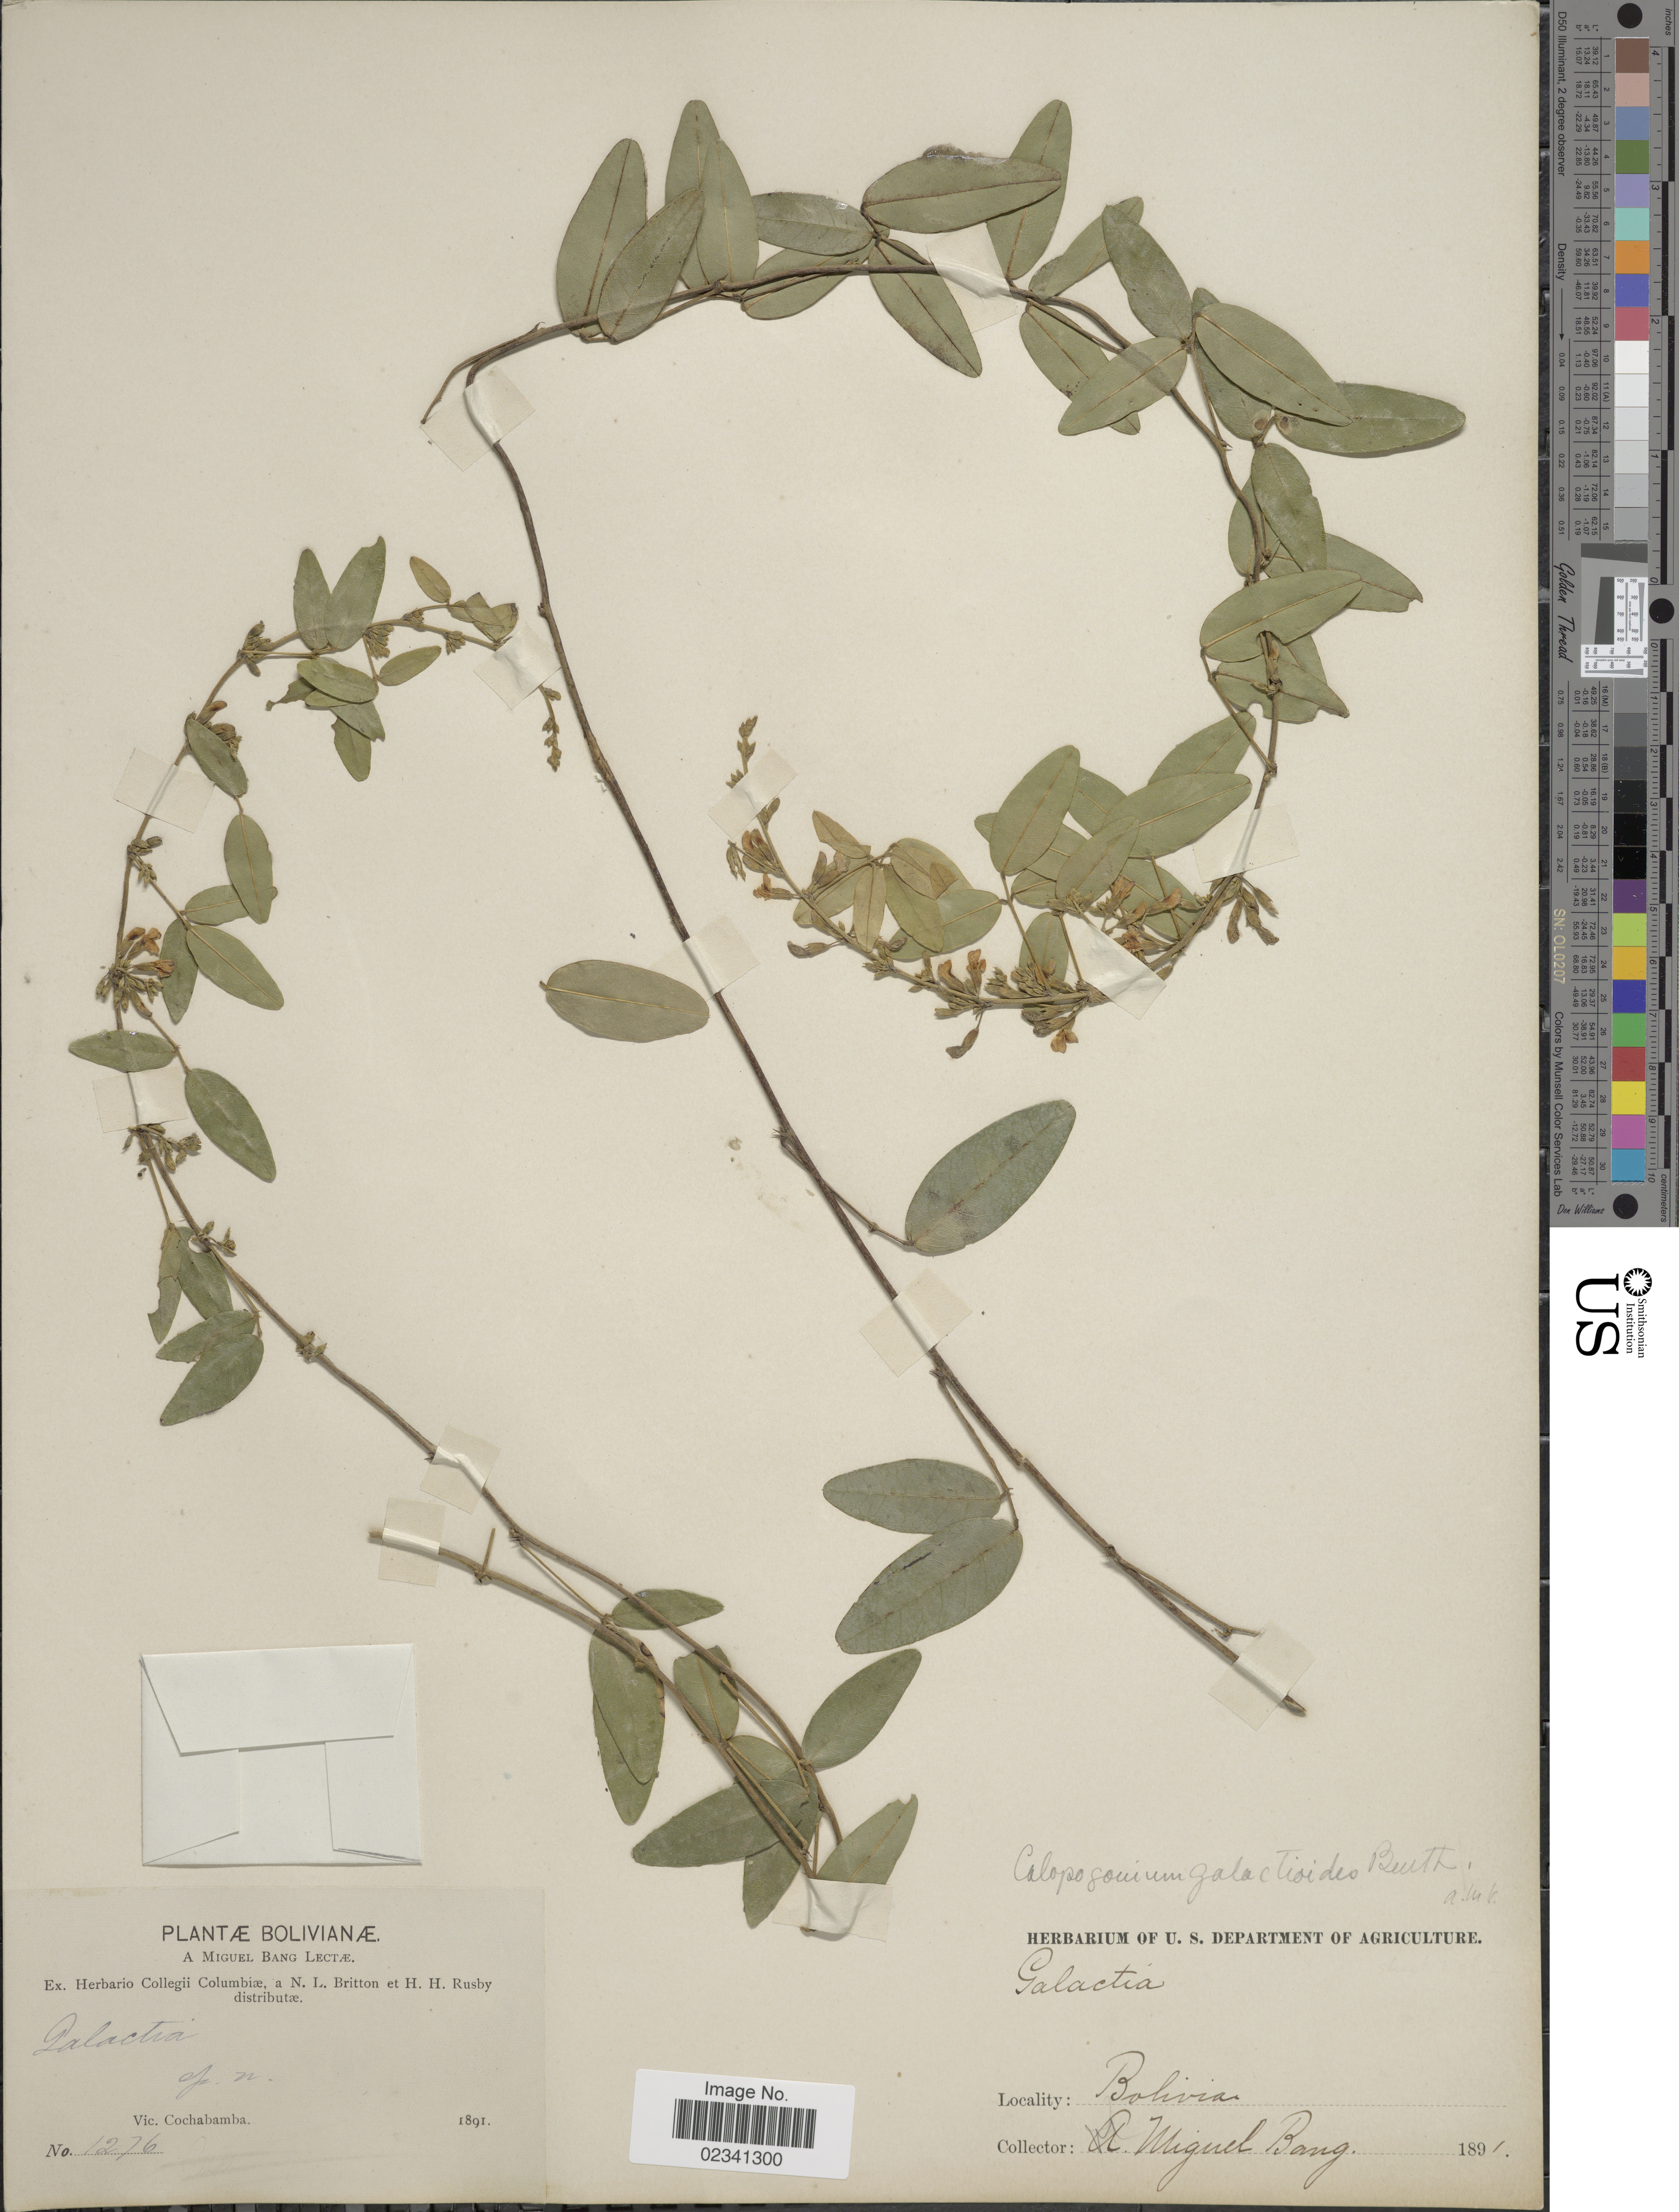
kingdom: Plantae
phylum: Tracheophyta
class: Magnoliopsida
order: Fabales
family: Fabaceae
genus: Calopogonium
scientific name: Calopogonium galactioides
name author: (Kunth) Hemsl.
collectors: M. Bang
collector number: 1276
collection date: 1891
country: Bolivia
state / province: Cochabamba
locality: Vic. Cochabamba